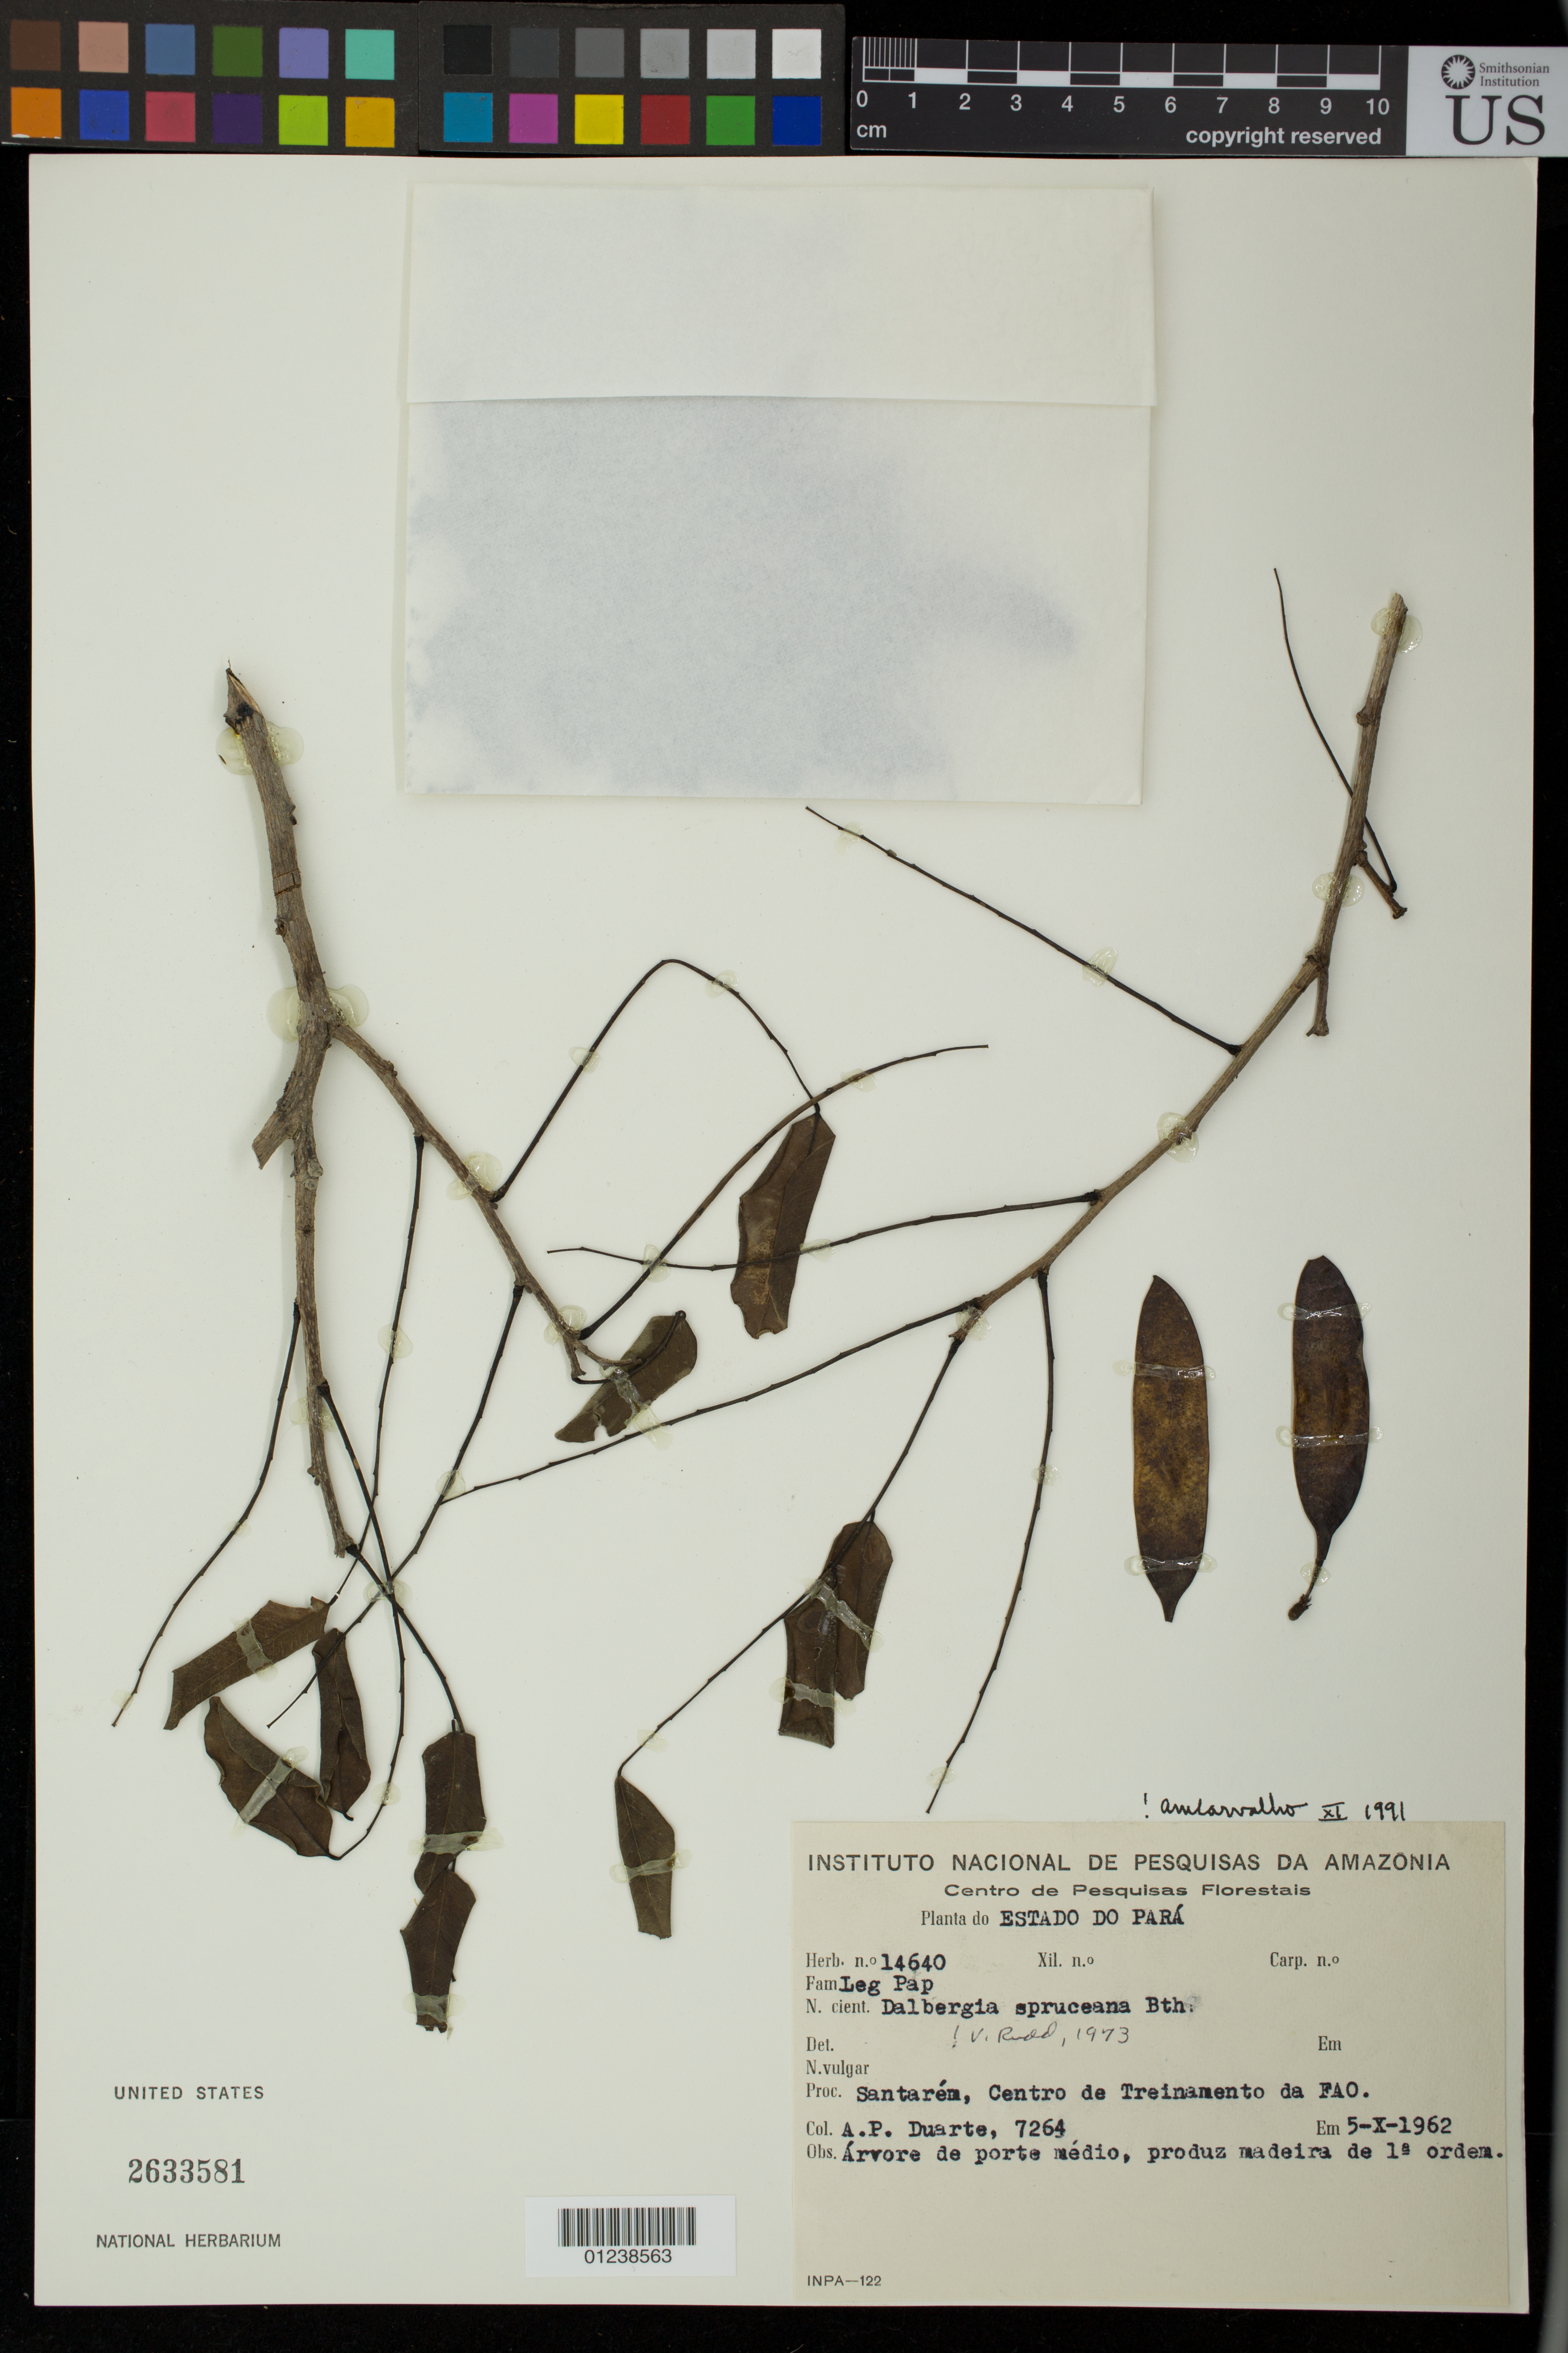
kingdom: Plantae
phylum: Tracheophyta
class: Magnoliopsida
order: Fabales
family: Fabaceae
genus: Dalbergia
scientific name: Dalbergia spruceana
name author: Benth.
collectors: A. Duarte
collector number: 7264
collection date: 1962-10-05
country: Brazil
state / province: Para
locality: Santarem, Centro de Treinamento da FAO.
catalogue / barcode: US 2633581